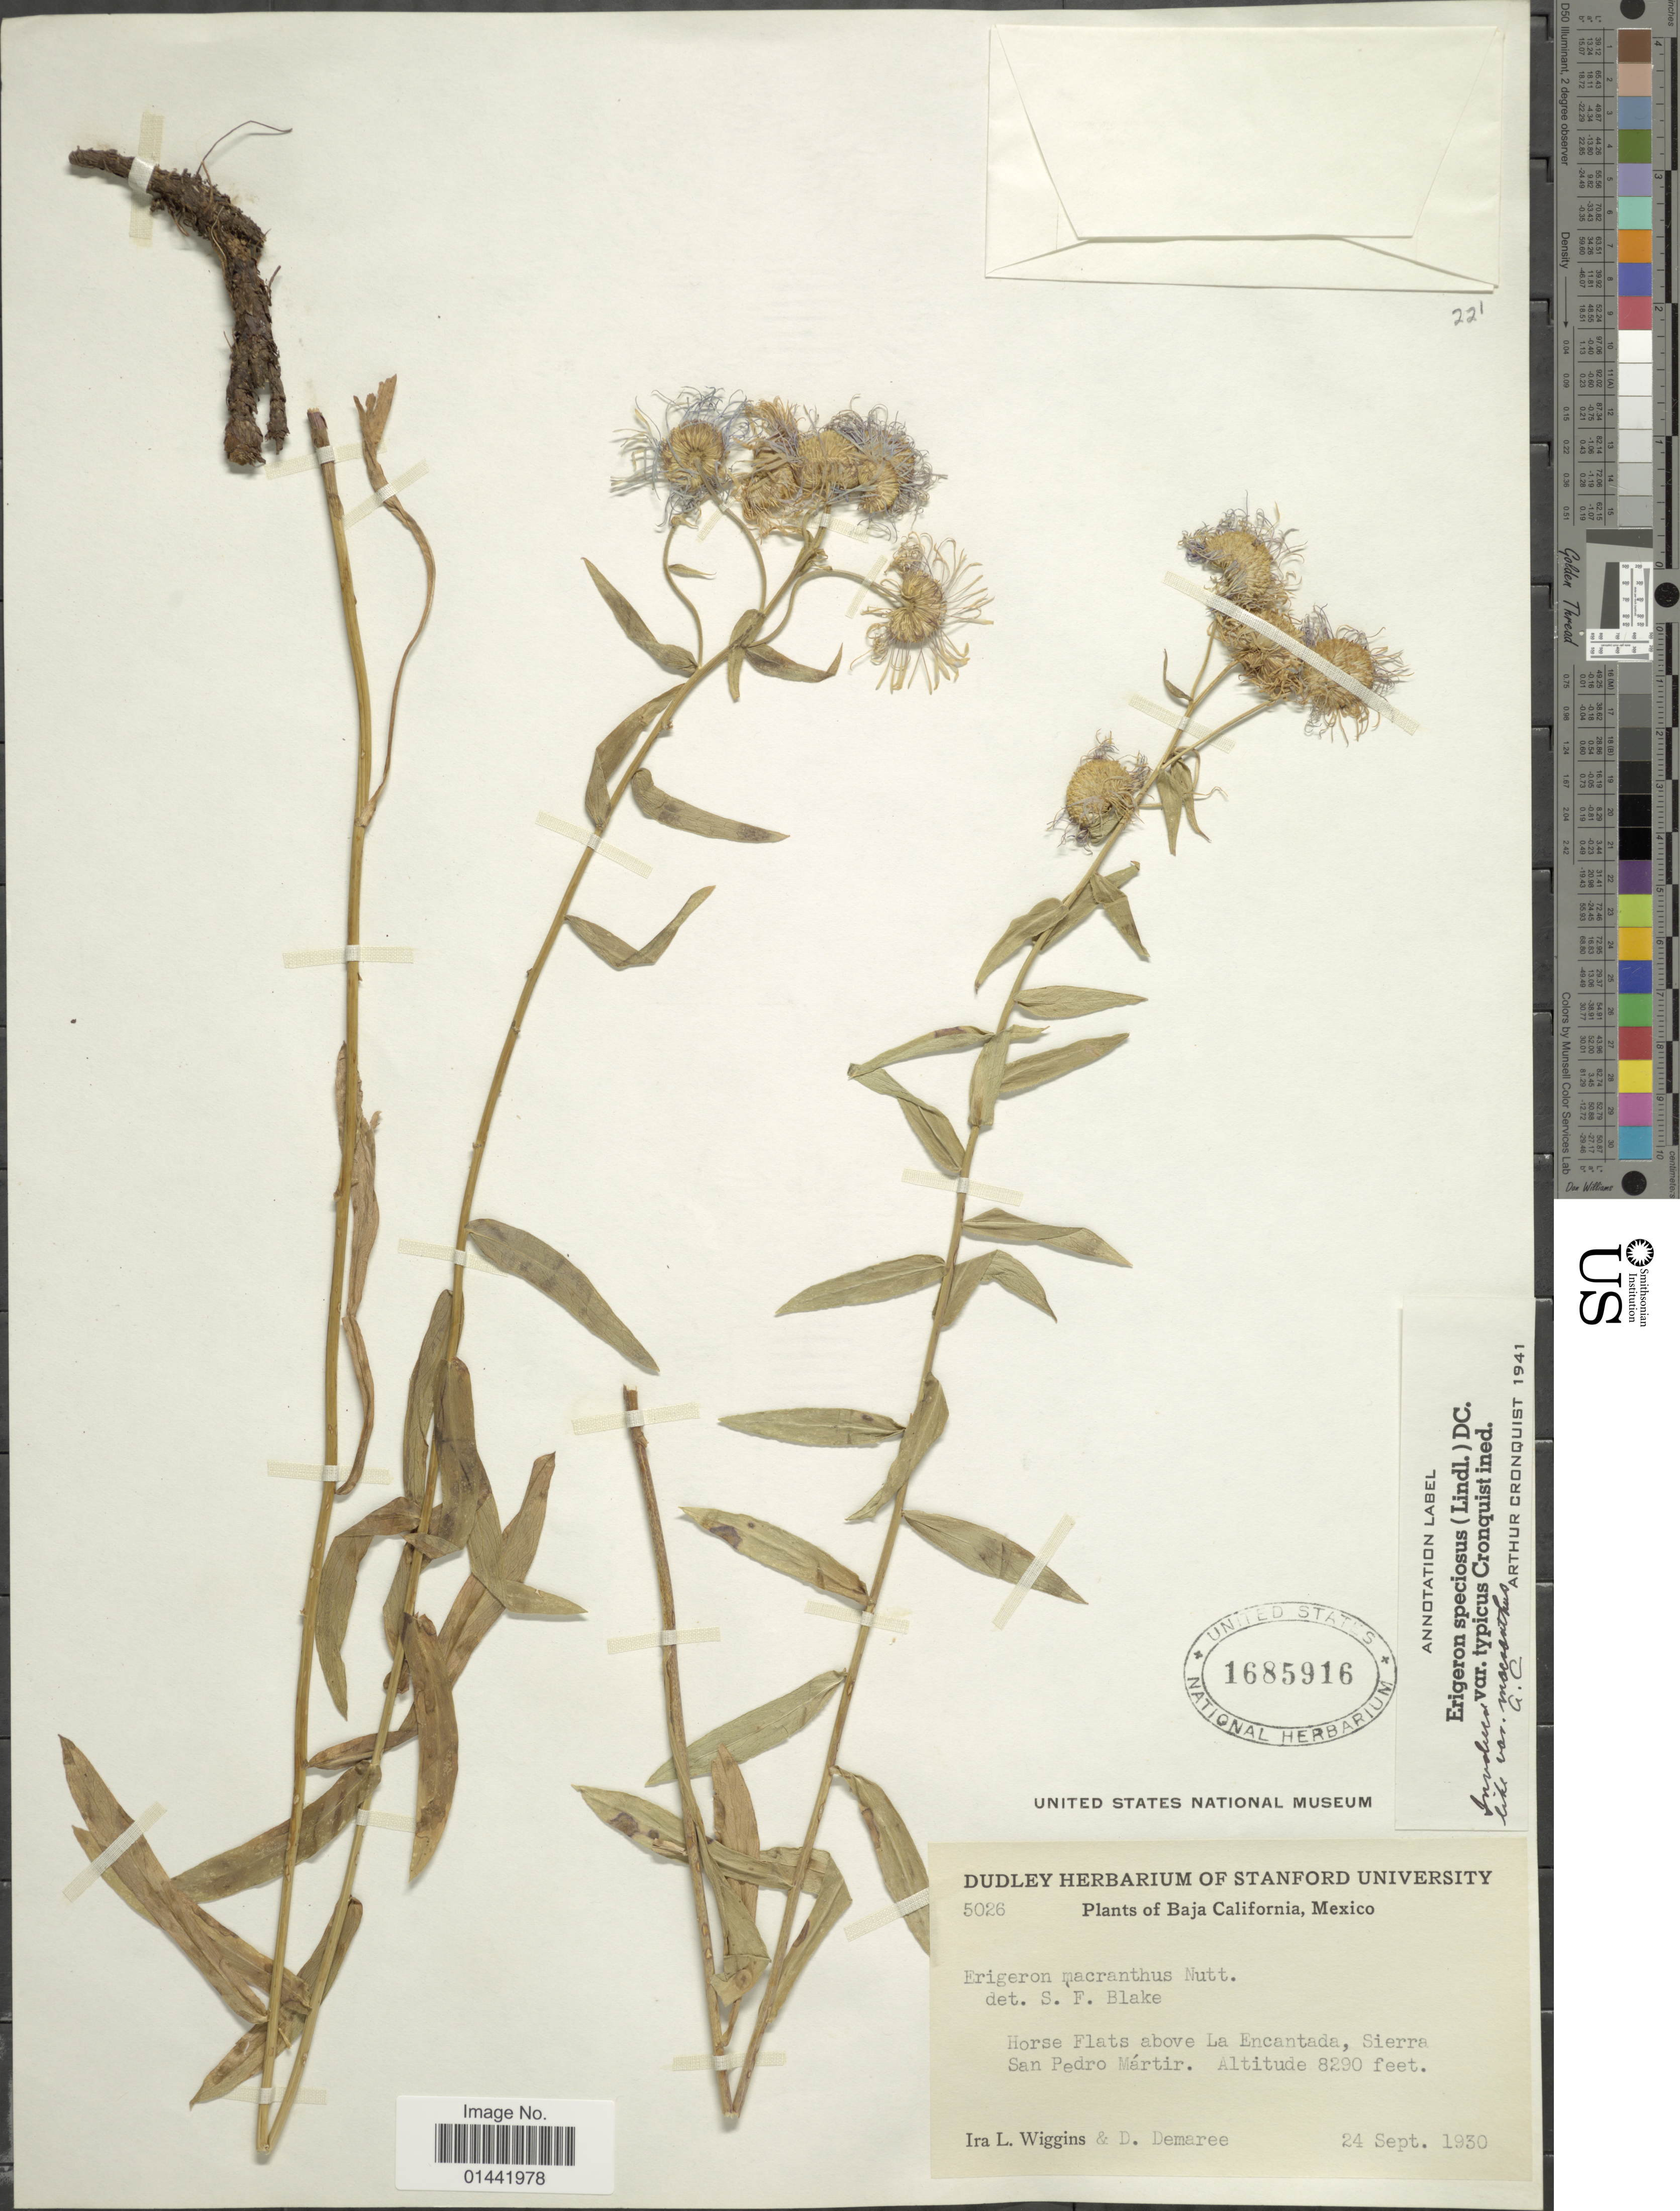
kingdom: Plantae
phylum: Tracheophyta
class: Magnoliopsida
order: Asterales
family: Asteraceae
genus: Erigeron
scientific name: Erigeron speciosus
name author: (Lindl.) DC.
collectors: I. L. Wiggins & D. Demaree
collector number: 5026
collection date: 1930-09-24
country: Mexico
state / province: Baja California Sur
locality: Horse Flats above La Encantada, Sierra San Pedro Mártir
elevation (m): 2527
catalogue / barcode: US 1685916